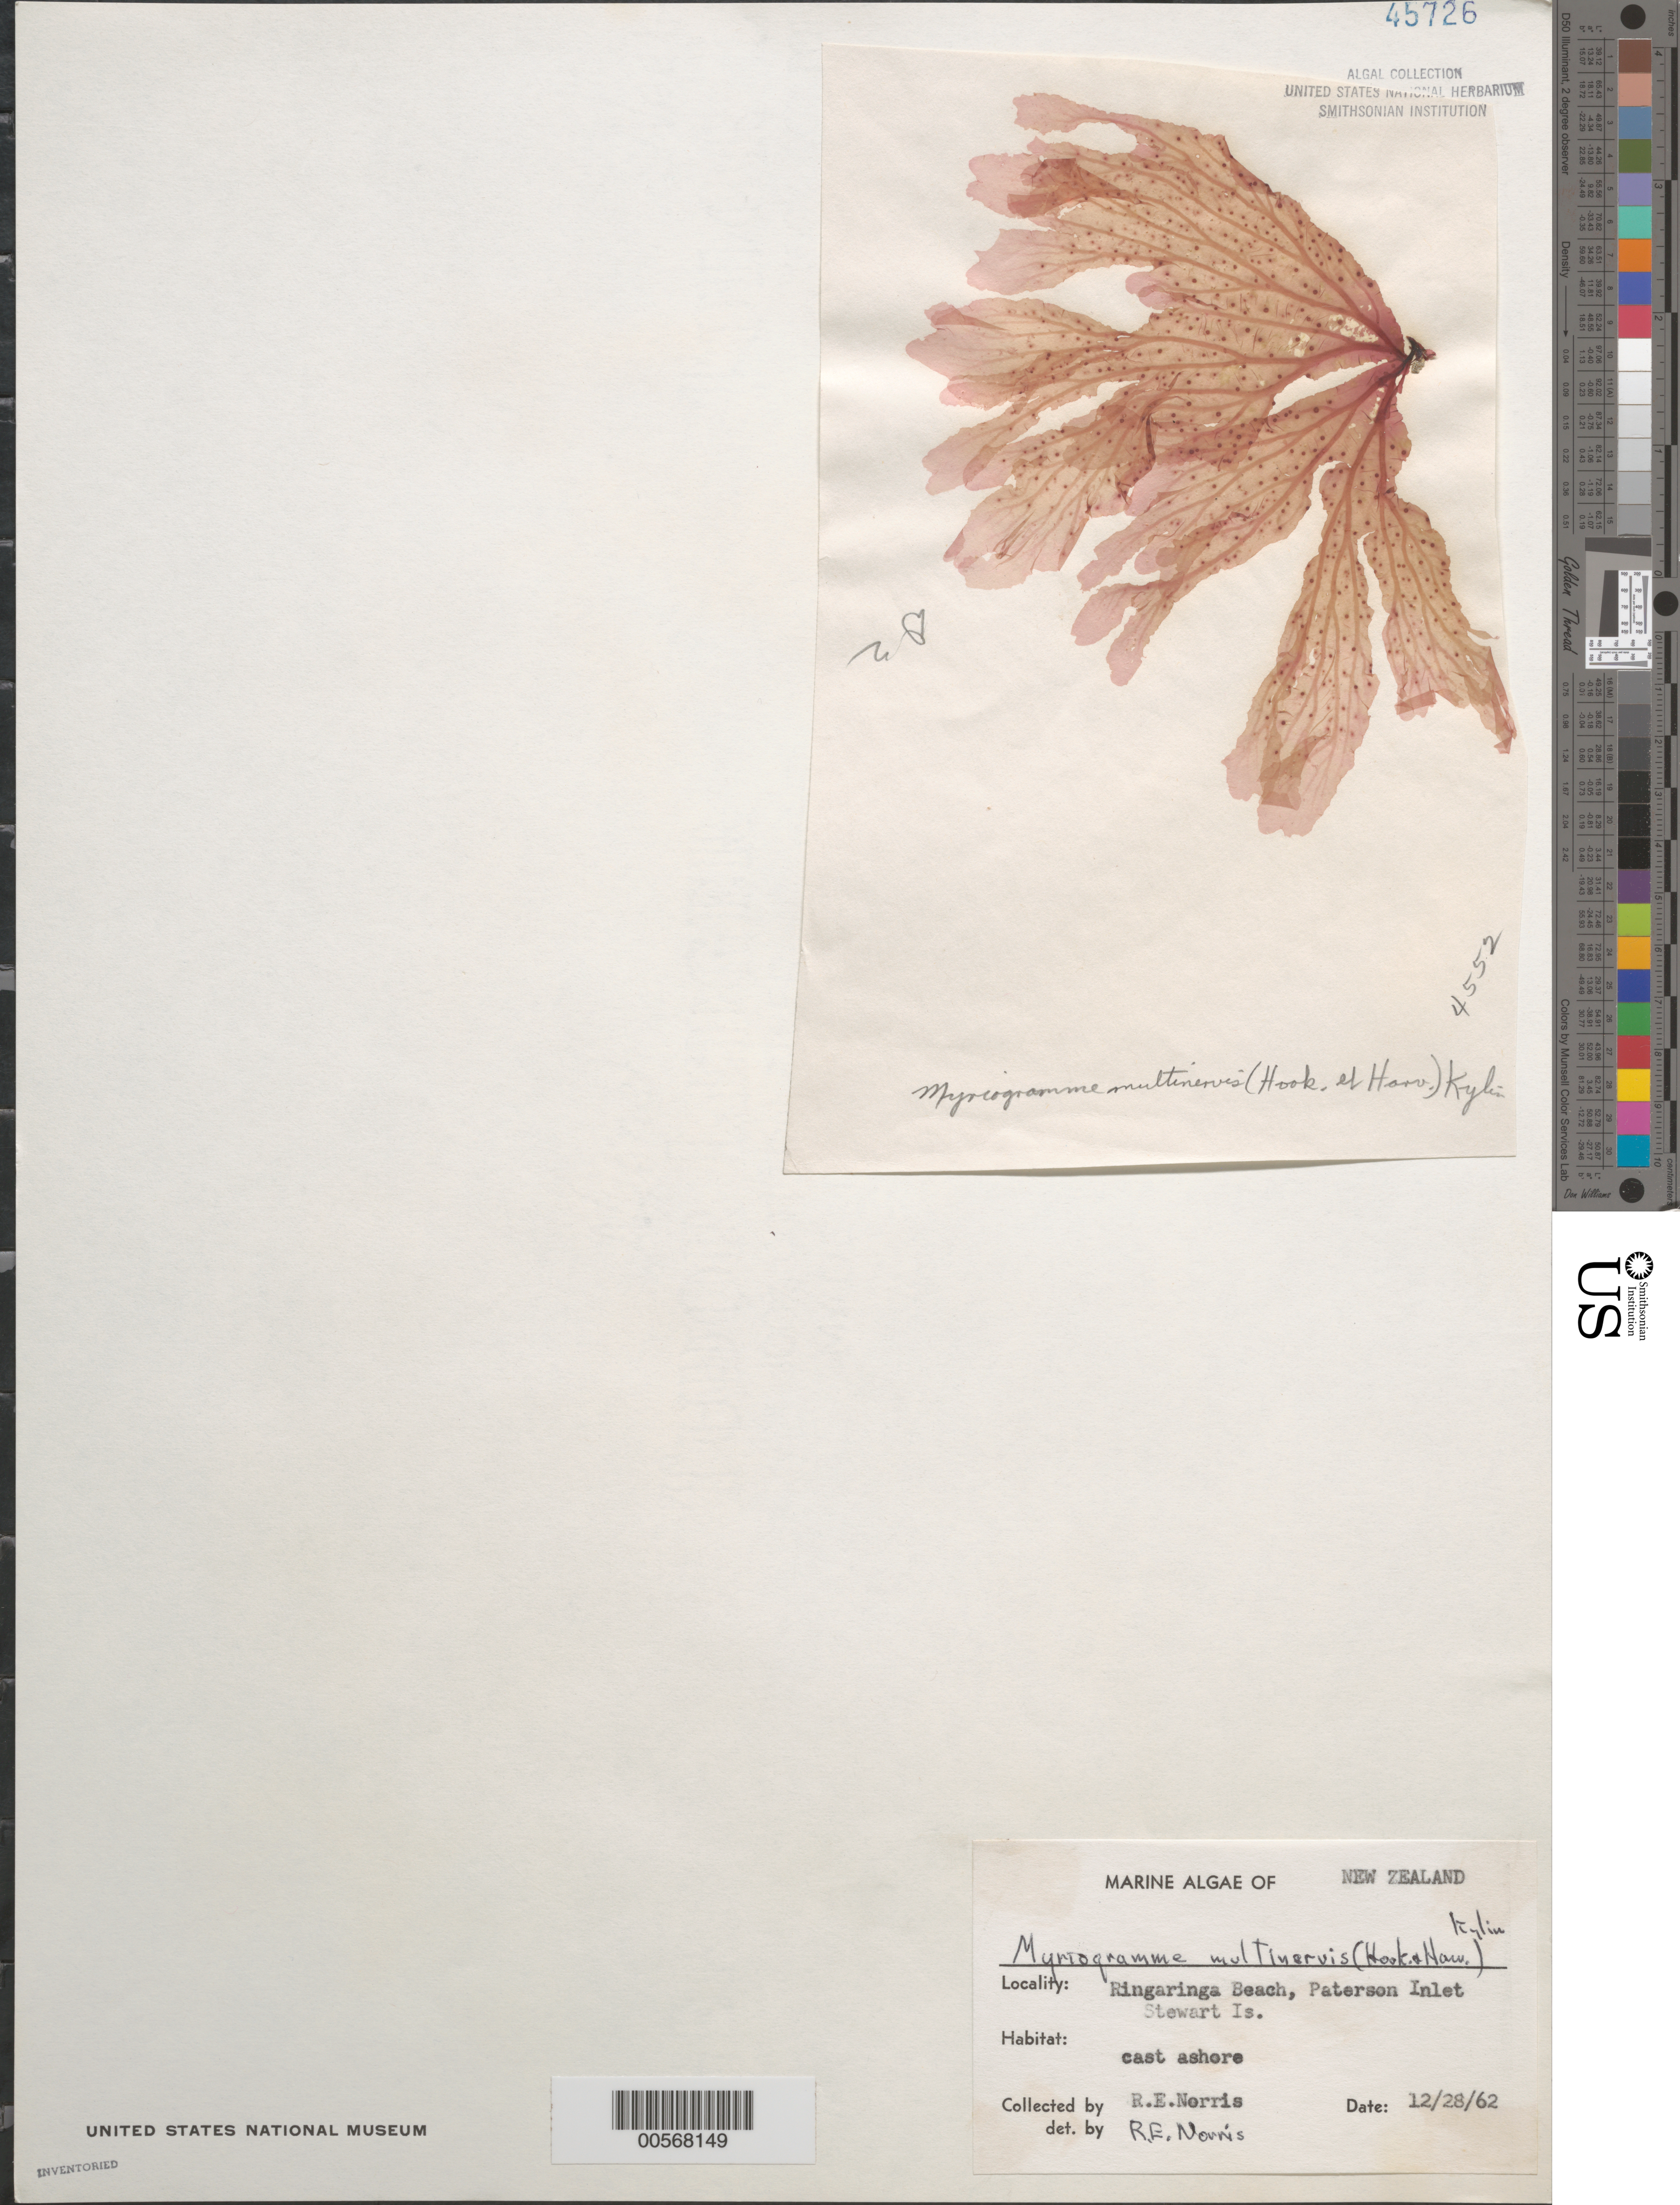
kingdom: Plantae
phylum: Rhodophyta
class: Florideophyceae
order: Ceramiales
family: Delesseriaceae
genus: Schizoseris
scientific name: Schizoseris dichotoma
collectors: R. E. Norris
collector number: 4552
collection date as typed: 28 Dec 1962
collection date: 1962-12-28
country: New Zealand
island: Stewart Island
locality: Ringaringa Beach, Paterson Inlet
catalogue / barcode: US 45726